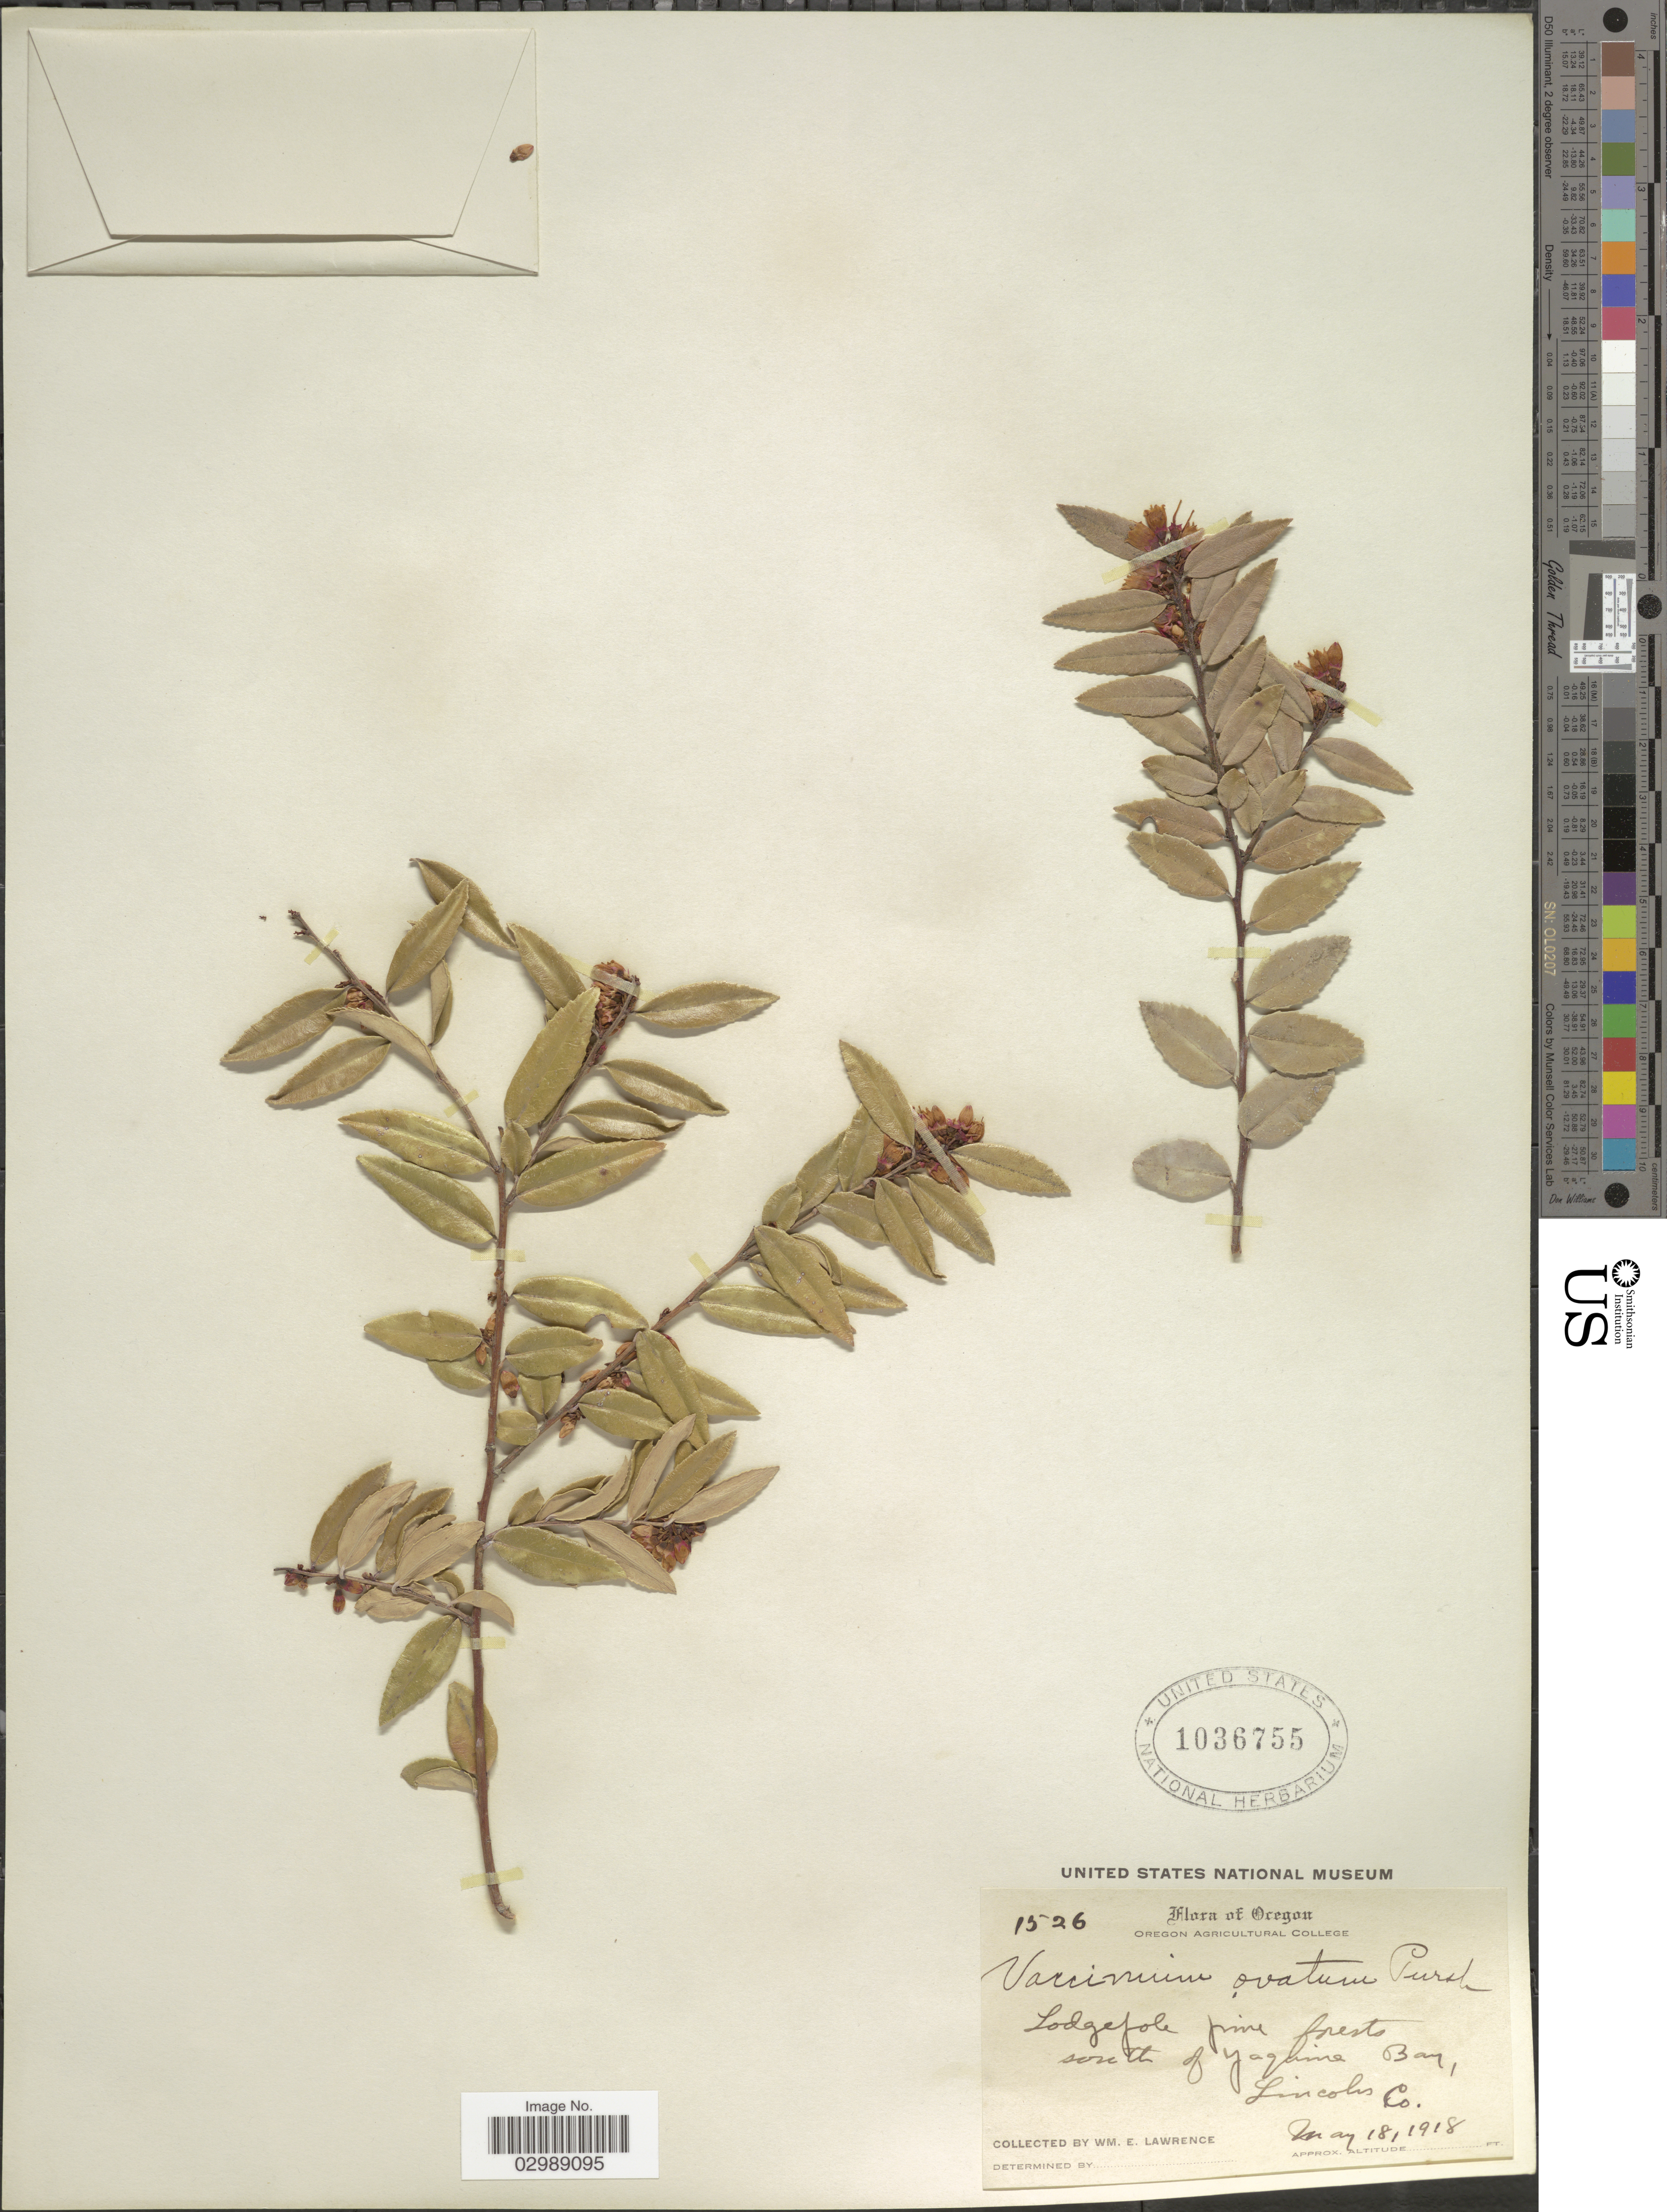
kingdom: Plantae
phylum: Tracheophyta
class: Magnoliopsida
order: Ericales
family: Ericaceae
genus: Vaccinium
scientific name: Vaccinium ovatum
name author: Pursh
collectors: W. Lawrence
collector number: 1526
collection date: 1918-05-18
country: United States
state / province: Oregon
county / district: Lincoln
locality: Lodgepole pine forests south of Yaquina Bay, Lincoln Co.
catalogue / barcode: US 1036755